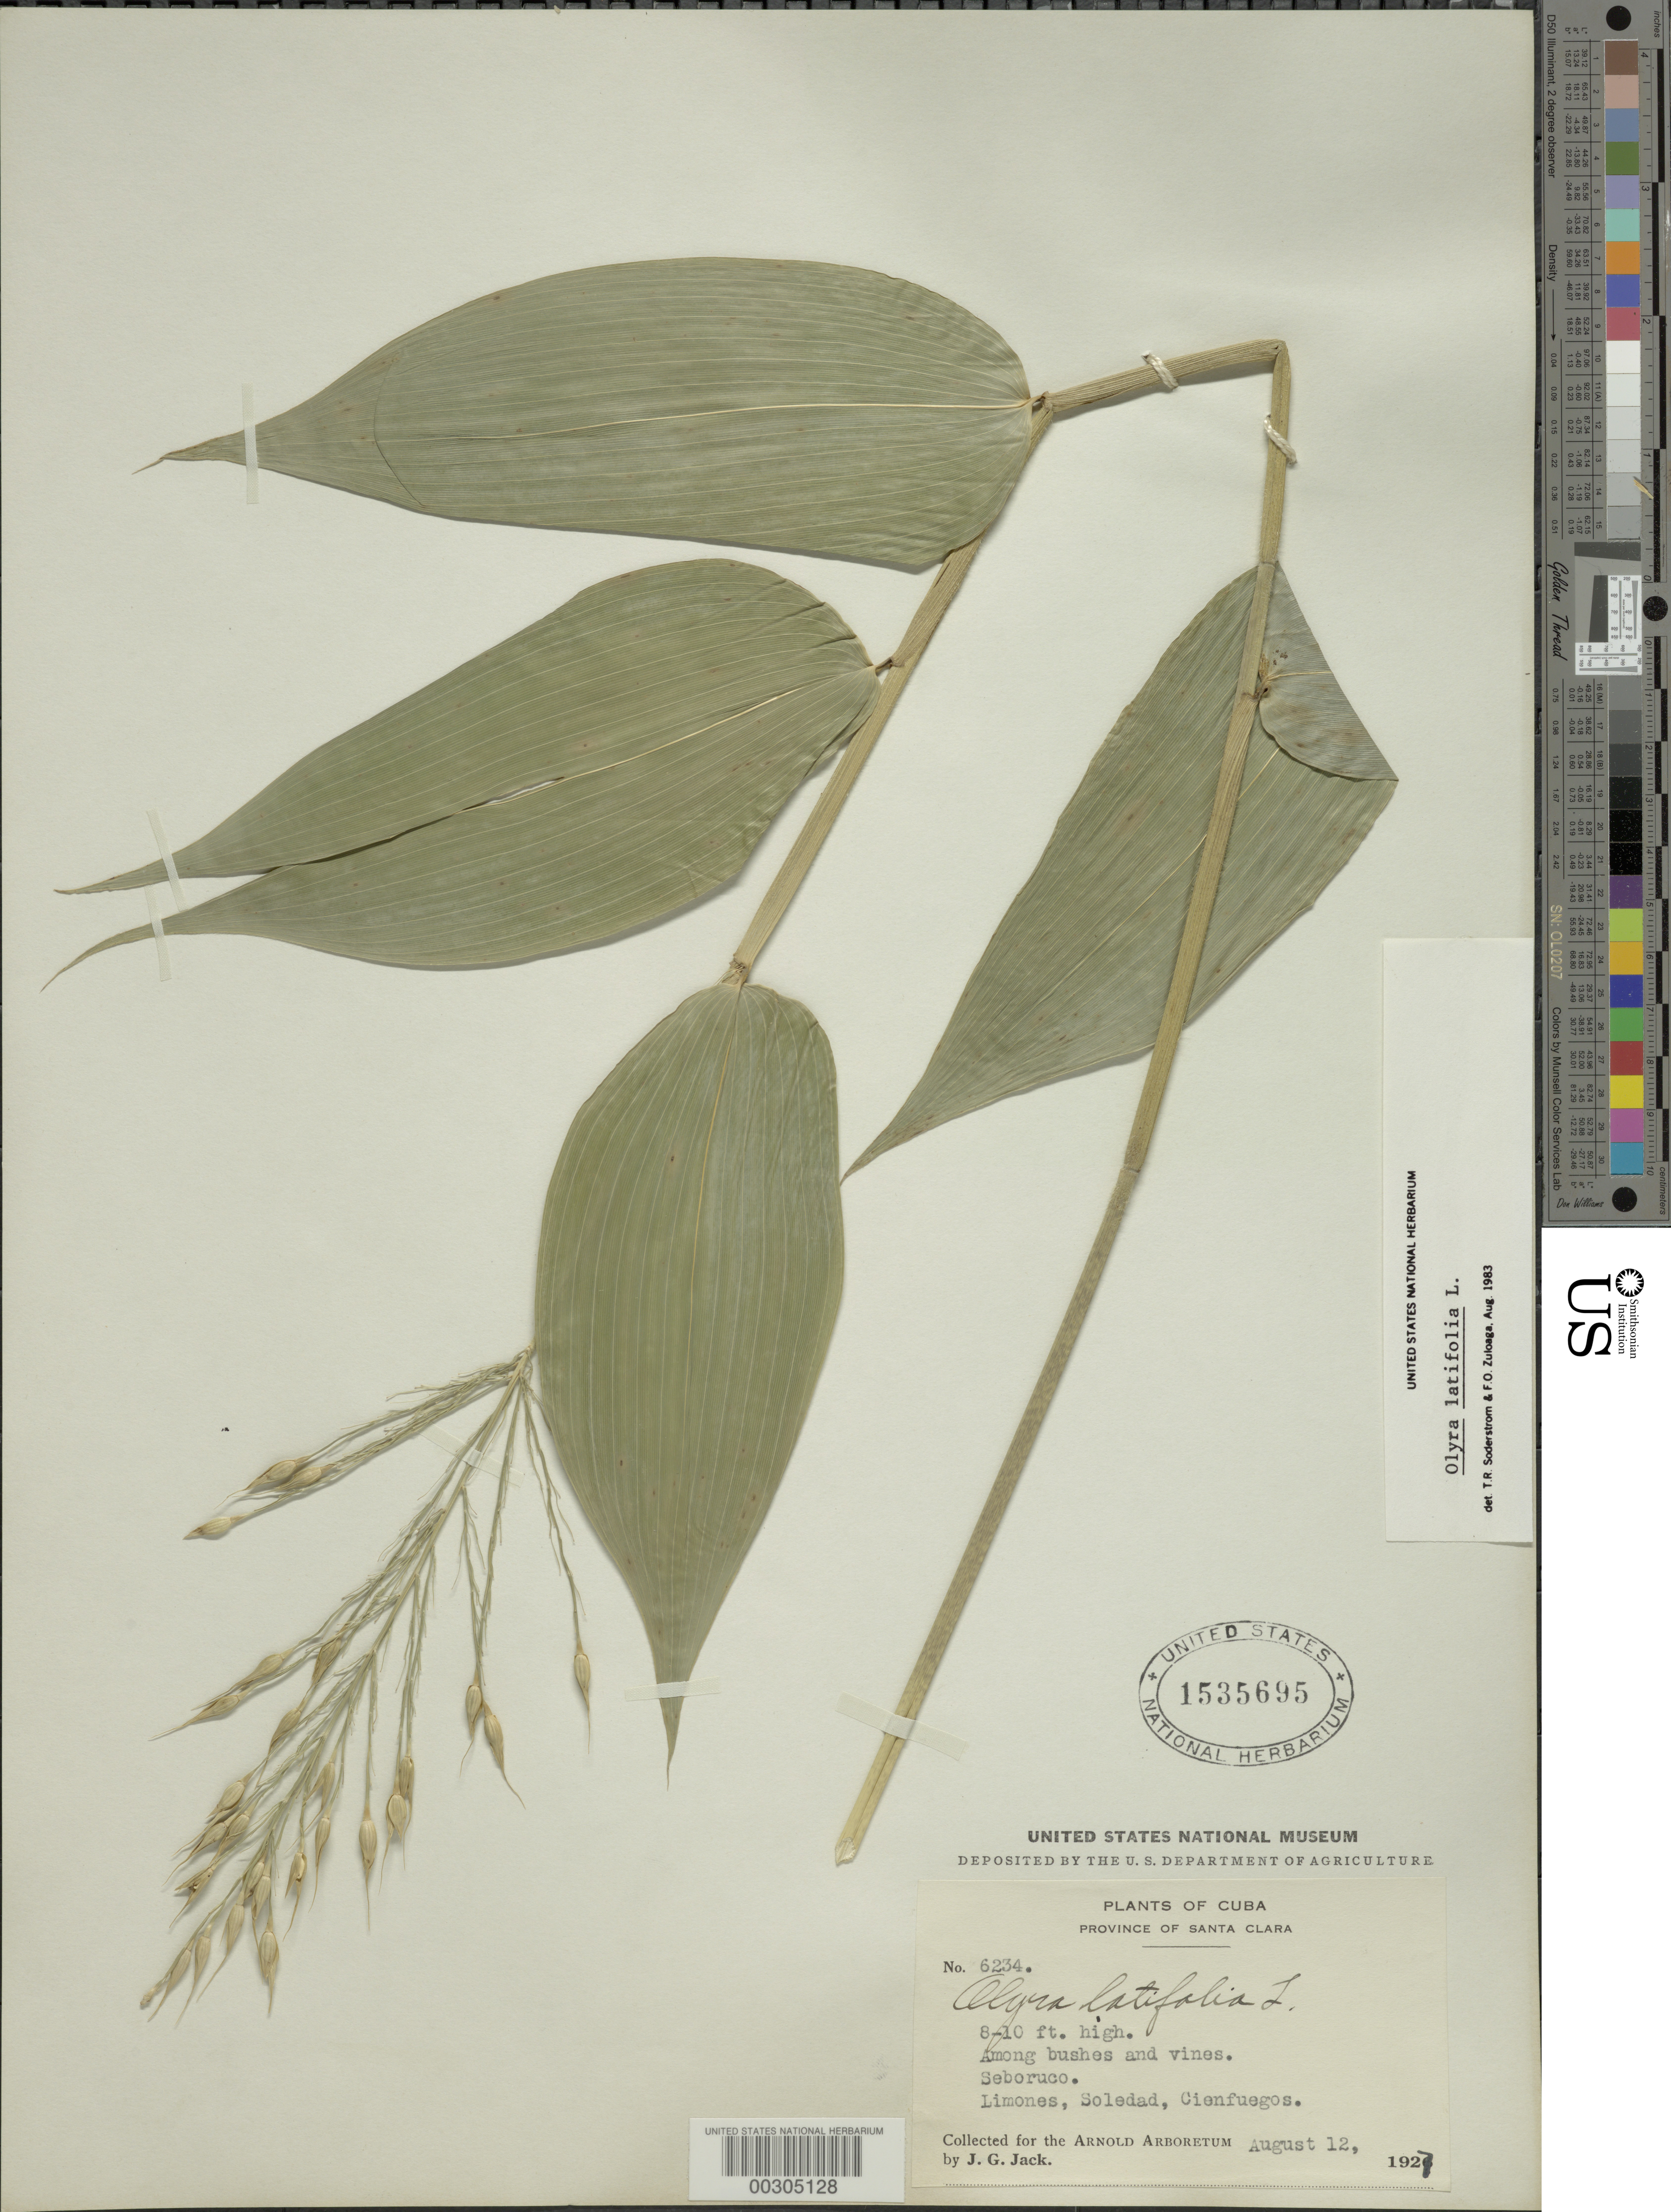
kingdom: Plantae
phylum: Tracheophyta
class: Liliopsida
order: Poales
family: Poaceae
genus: Olyra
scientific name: Olyra latifolia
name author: L.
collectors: J. G. Jack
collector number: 6234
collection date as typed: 12 Aug 1927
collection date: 1927-08-12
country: Cuba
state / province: Las Villas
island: Greater Antilles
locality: Limones, soledad, cienfuegos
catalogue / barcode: US 1535695